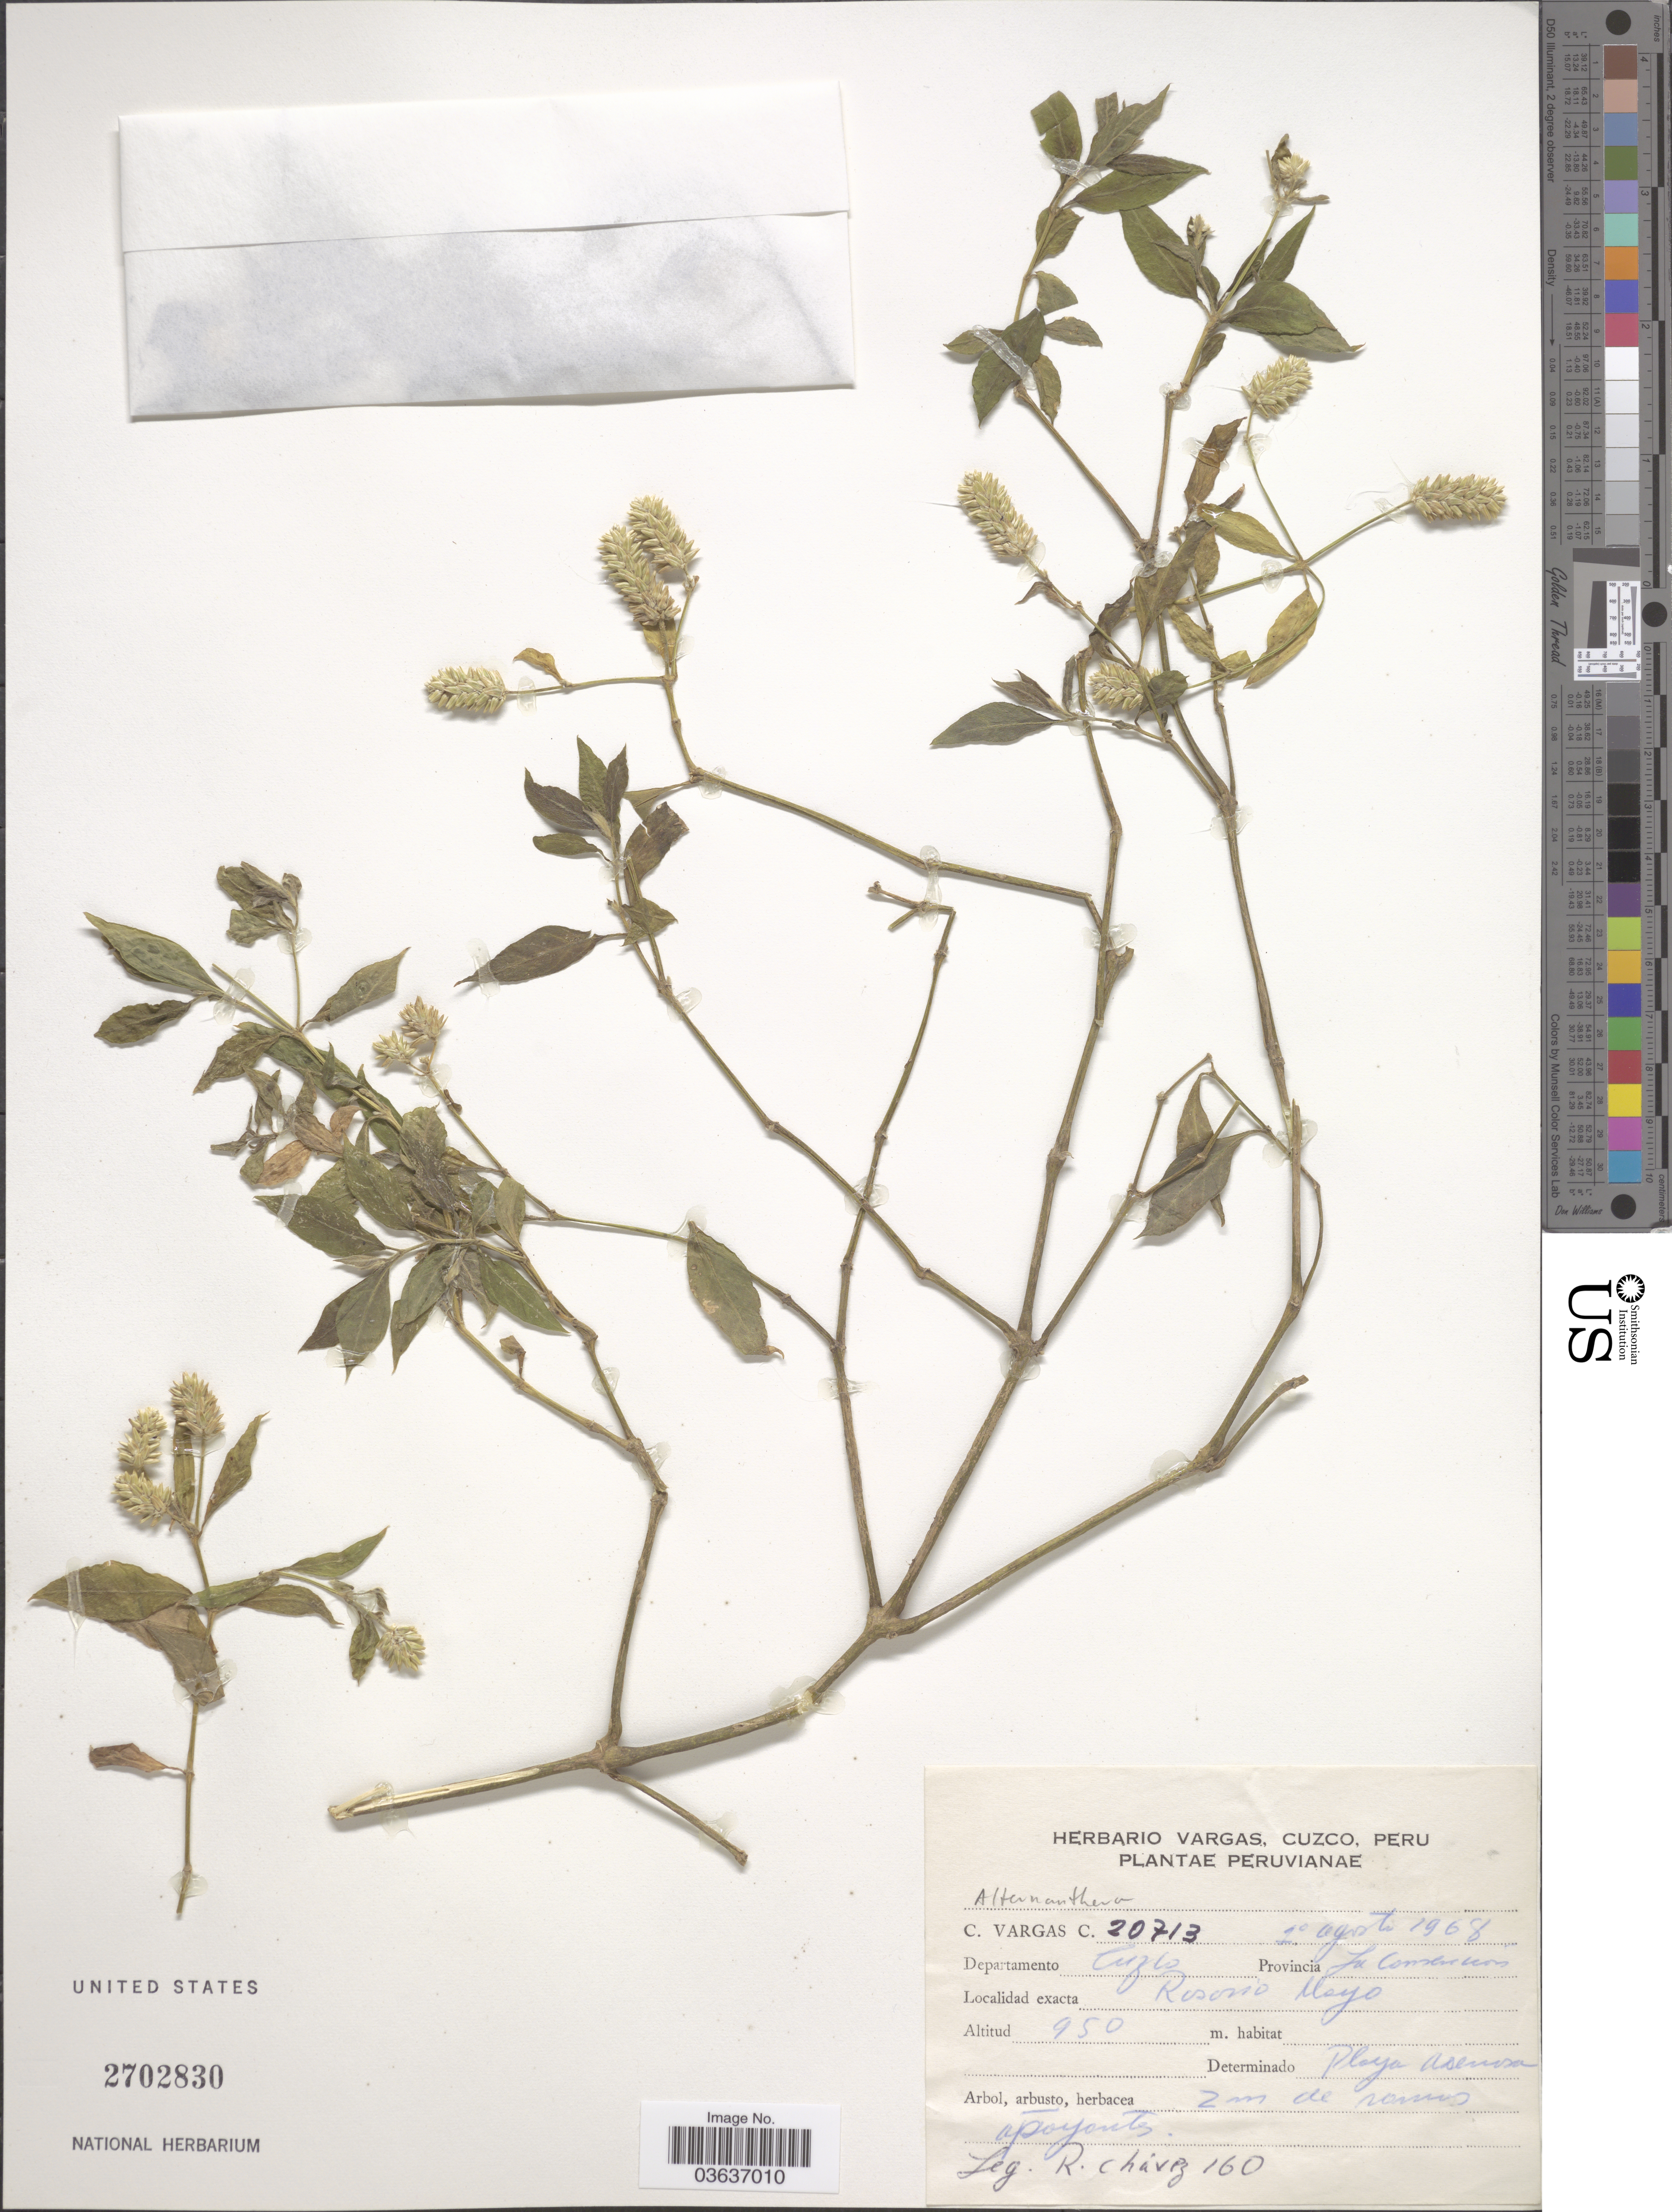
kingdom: Plantae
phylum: Tracheophyta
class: Magnoliopsida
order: Caryophyllales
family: Amaranthaceae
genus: Alternanthera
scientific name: Alternanthera sp.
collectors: R. Chávez & C. Vargas Calderón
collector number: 160/20713?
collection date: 1968-08-02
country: Peru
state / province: Cusco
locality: Departamento Cuzco. Provincia La Convencion Rosario Mayo.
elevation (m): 950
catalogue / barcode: US 2702830